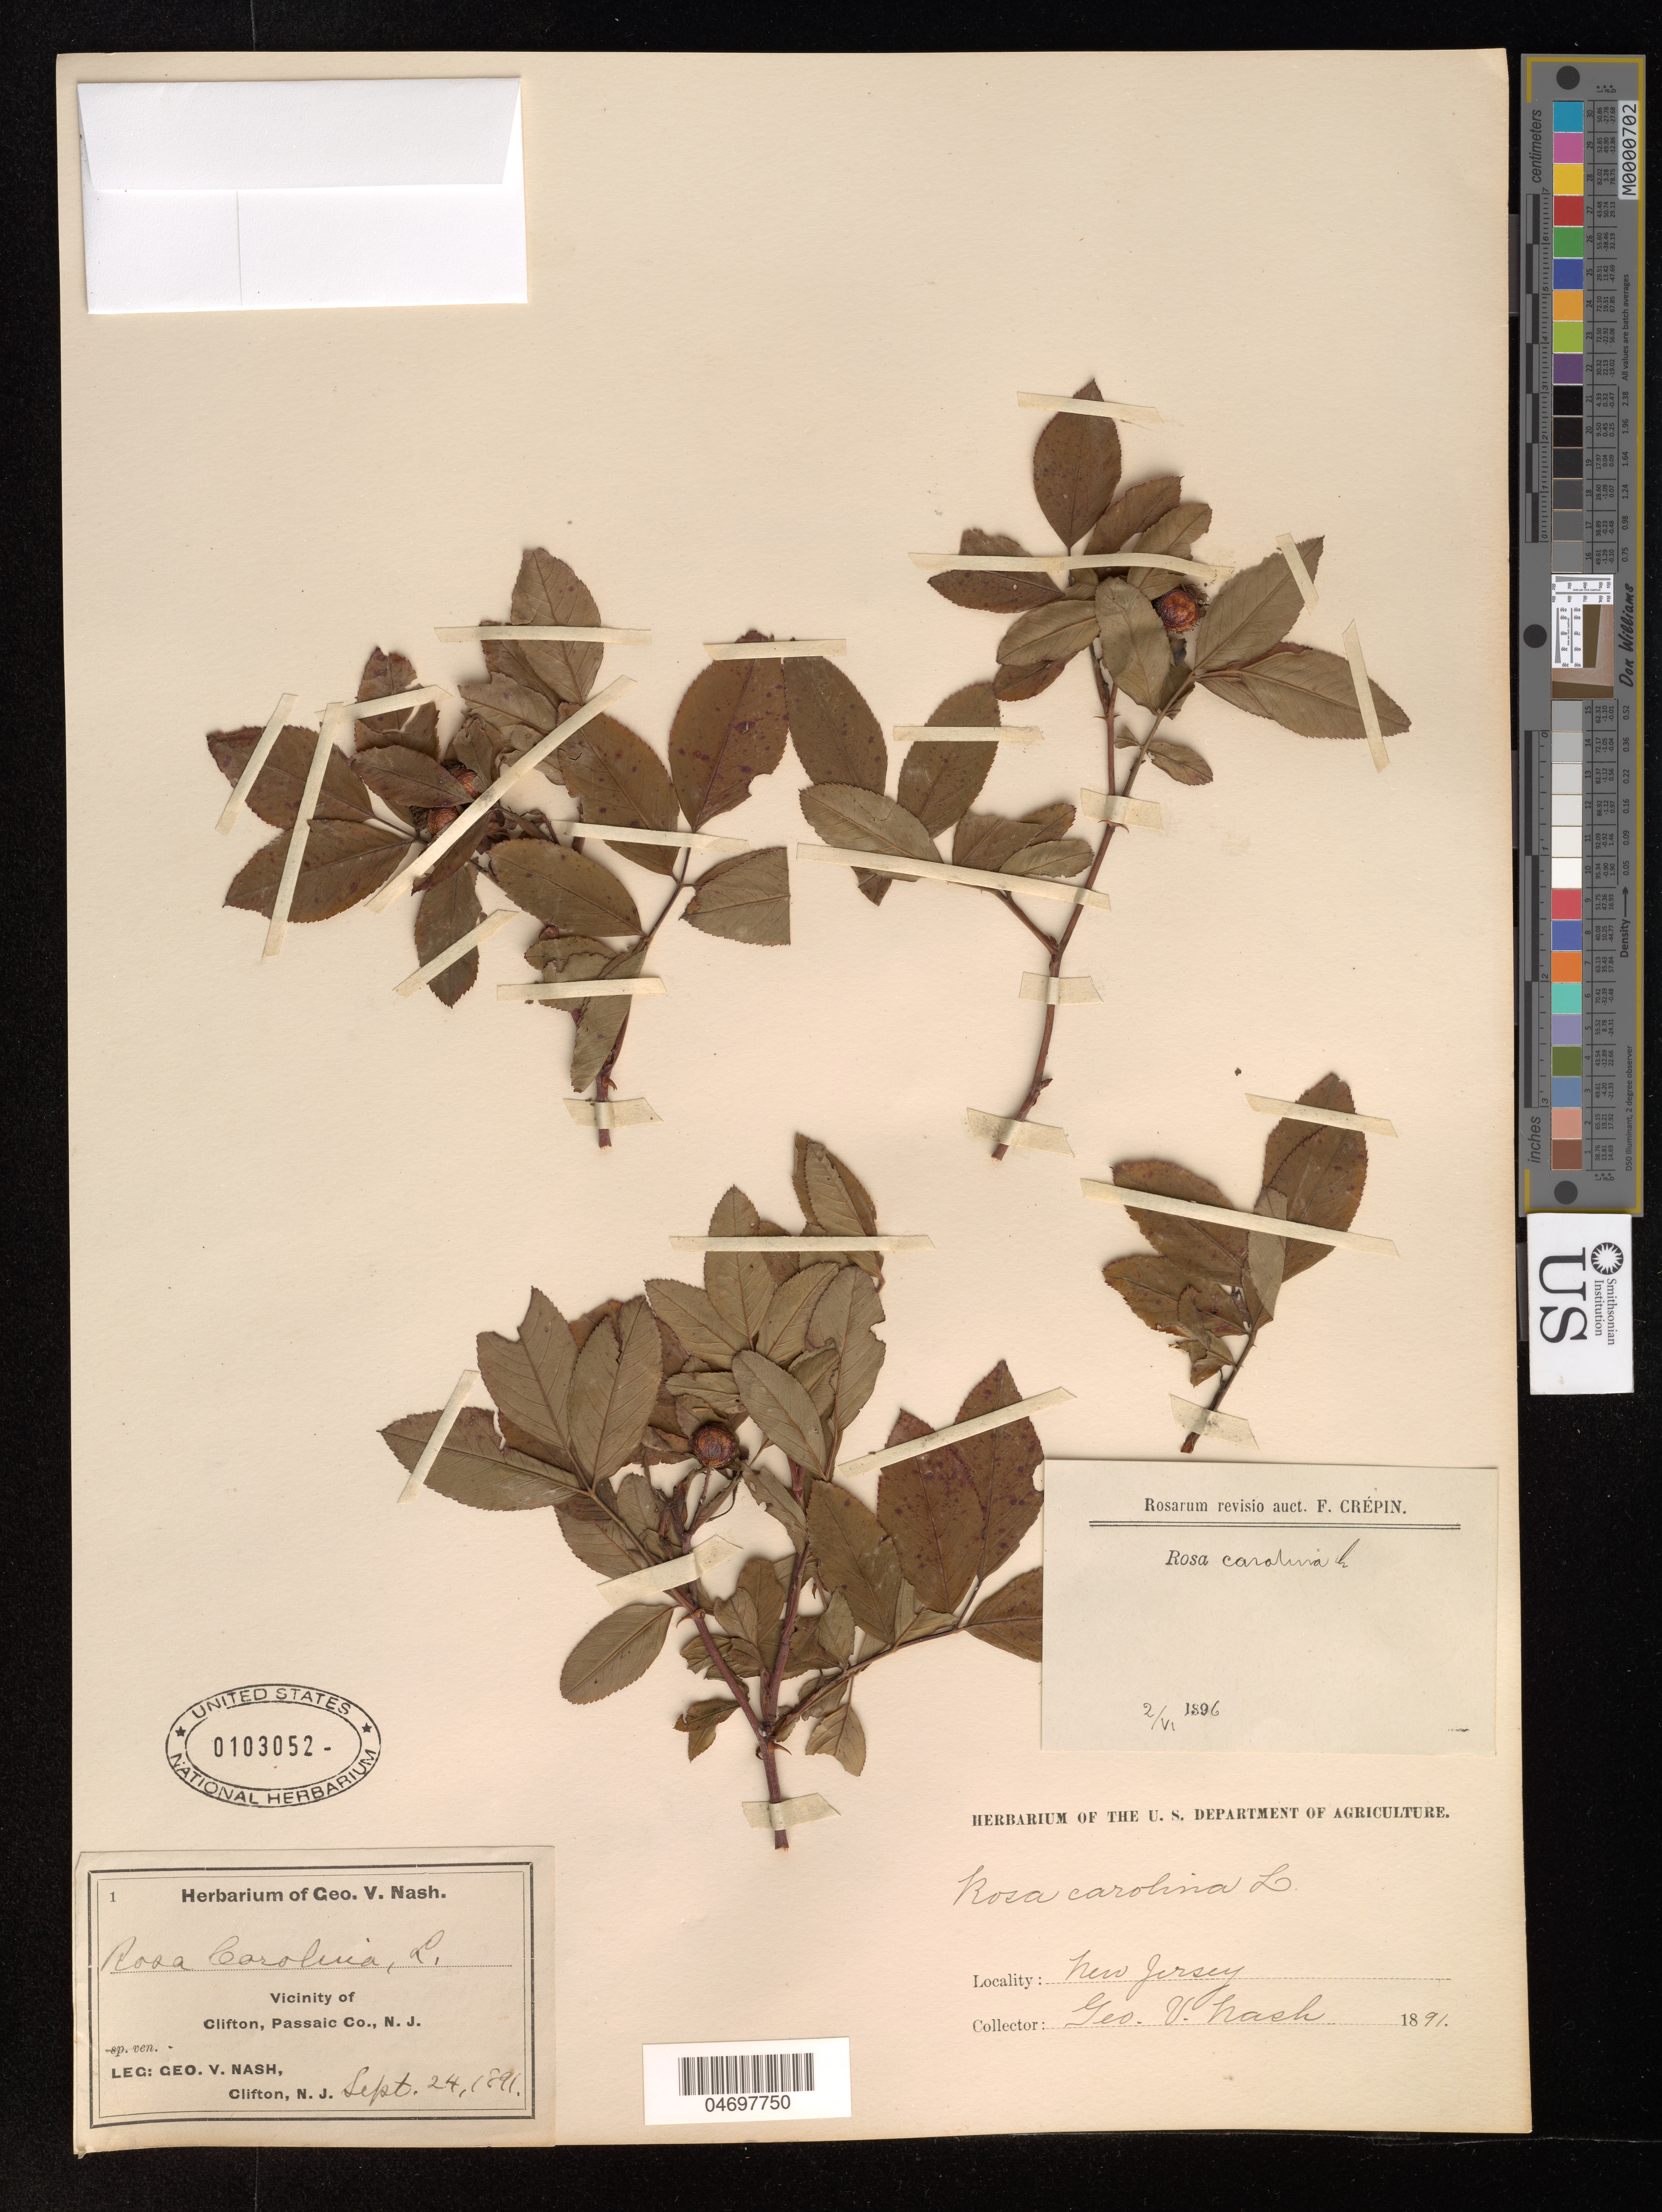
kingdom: Plantae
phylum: Tracheophyta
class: Magnoliopsida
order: Rosales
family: Rosaceae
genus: Rosa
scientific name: Rosa carolina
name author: L.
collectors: G. V. Nash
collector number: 1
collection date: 1891-09-24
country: United States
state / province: New Jersey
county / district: Passaic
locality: Vicinity of Clifton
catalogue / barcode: US 103052